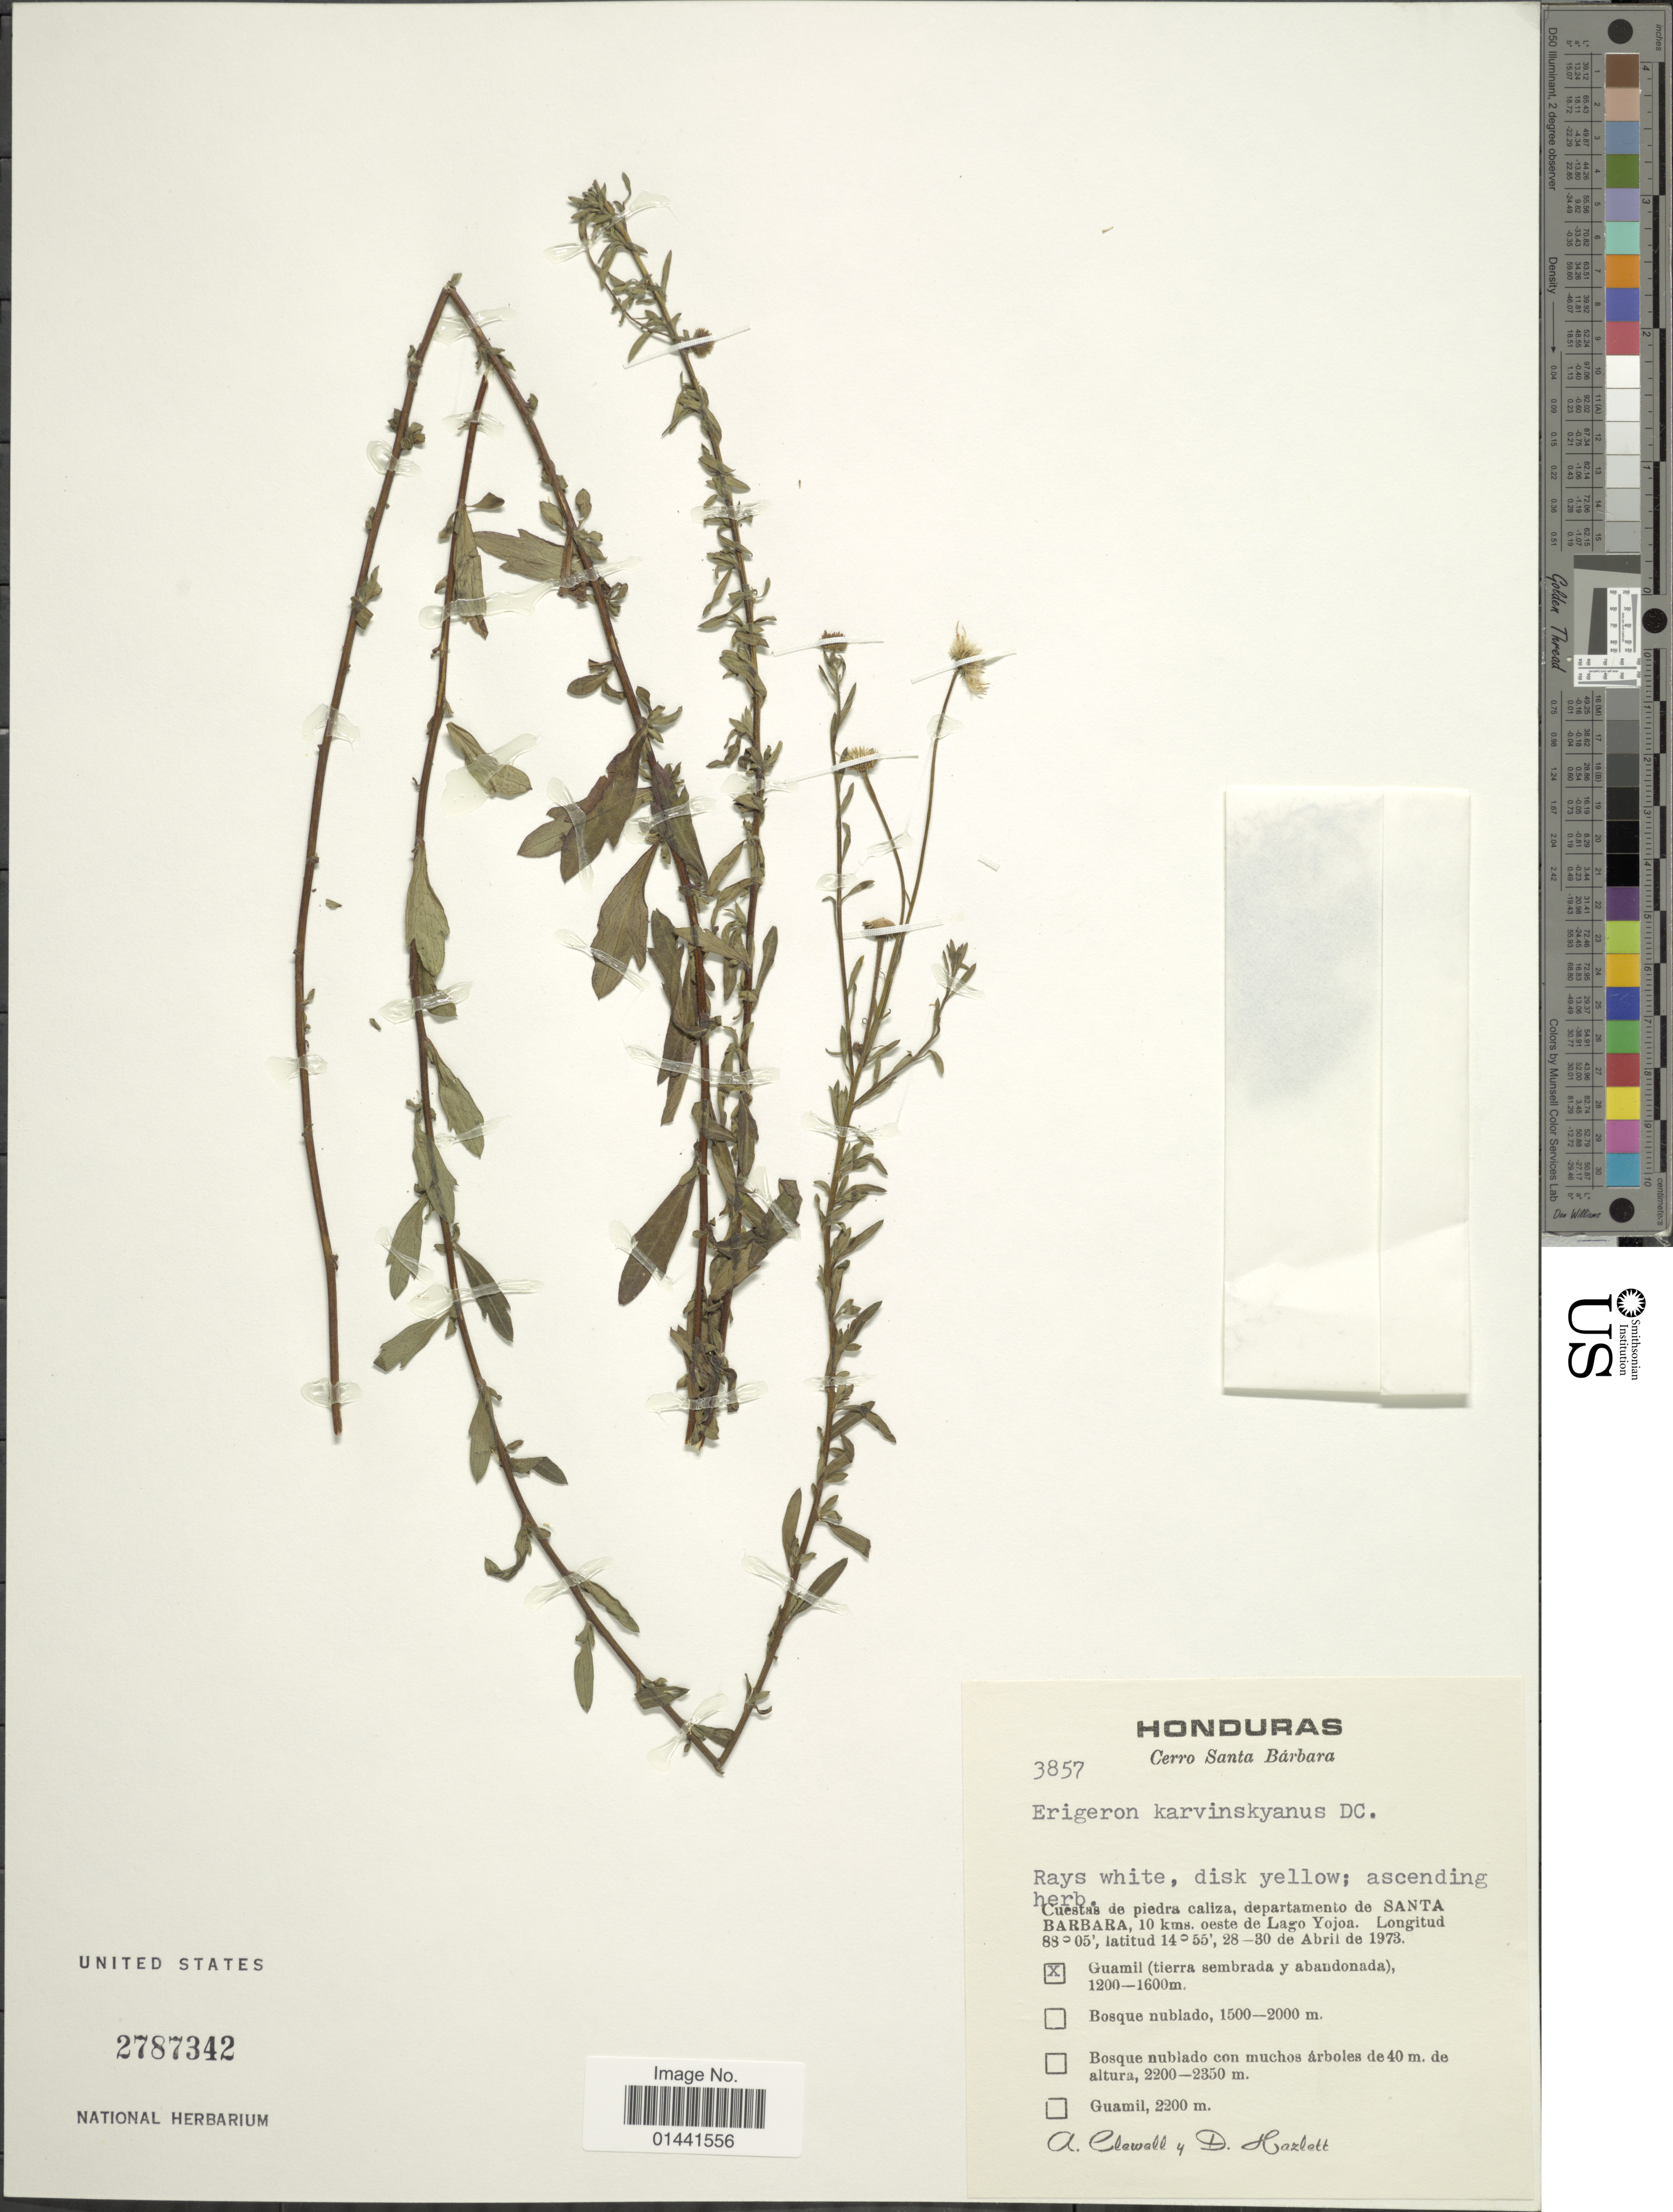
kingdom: Plantae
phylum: Tracheophyta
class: Magnoliopsida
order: Asterales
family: Asteraceae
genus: Erigeron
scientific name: Erigeron karvinskianus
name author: DC.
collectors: A. Clewell & D. Hazlett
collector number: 3857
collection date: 1973-04-30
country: Honduras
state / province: Santa Bárbara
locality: Cerro Santa Bárbara, Cuestas de piedra caliza, 10 kms. oeste de Lago Yojoa, Guamil (tierra sembrada y abandonada)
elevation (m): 1200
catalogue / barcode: US 2787342